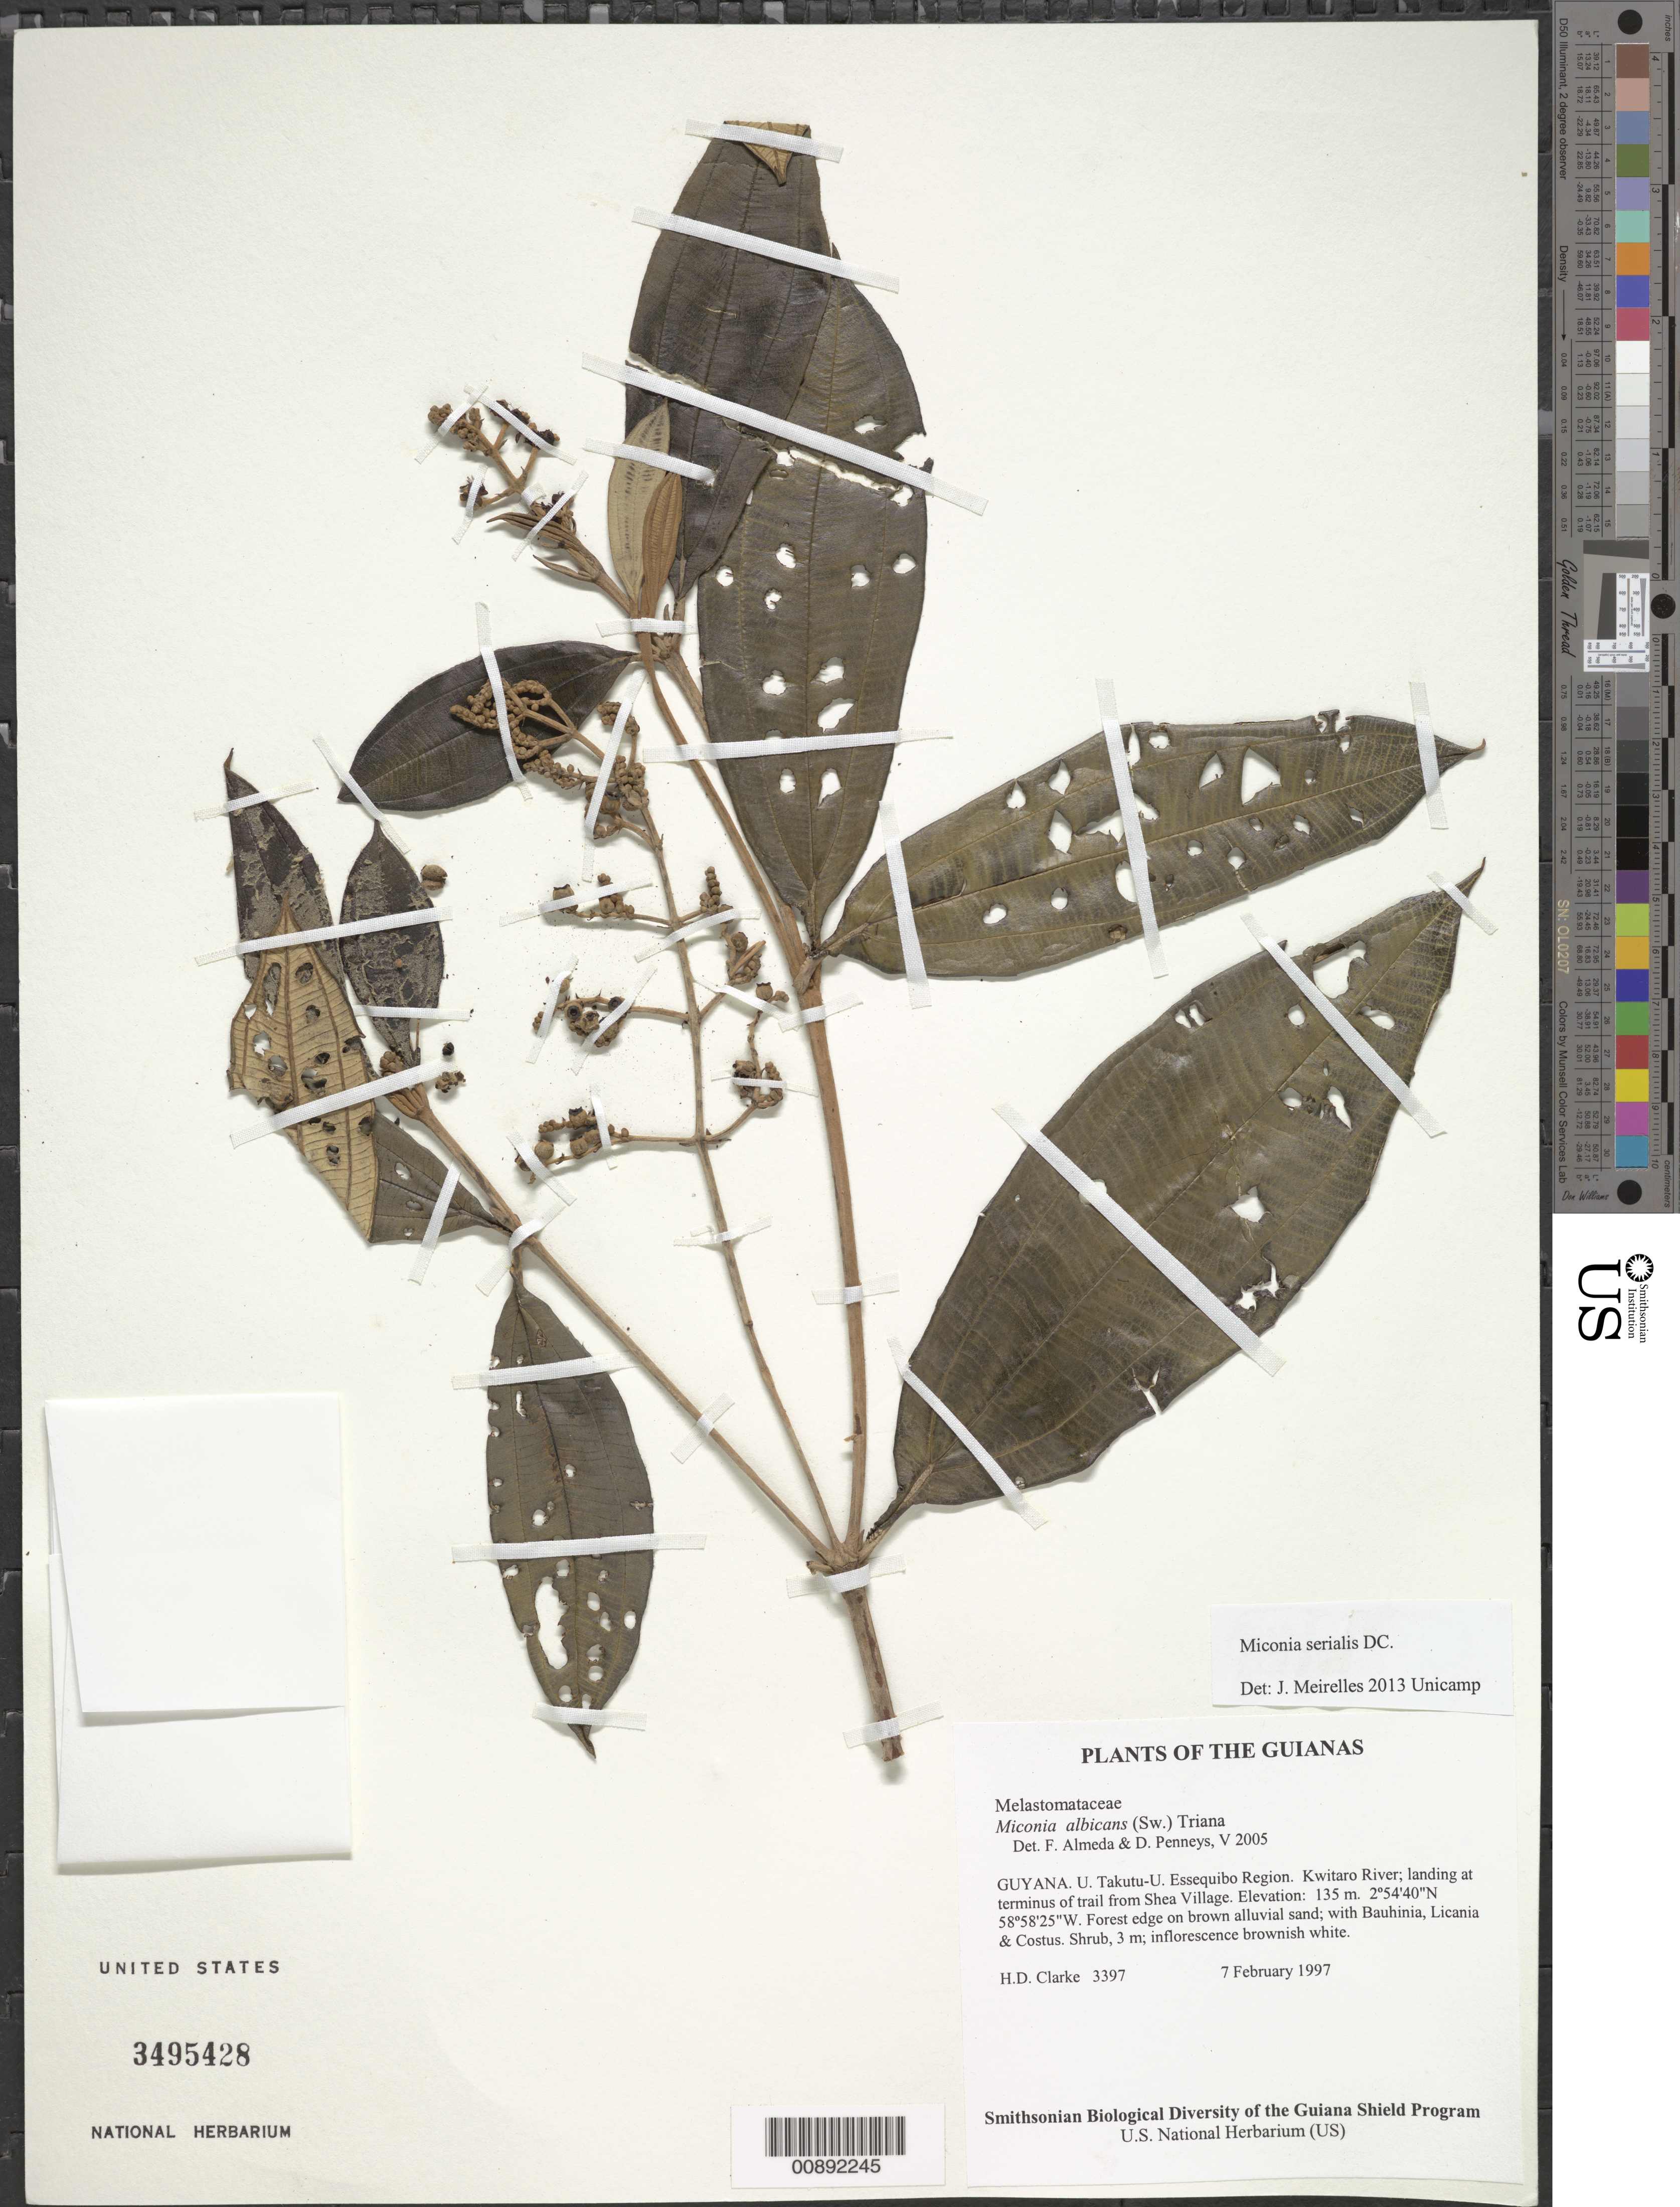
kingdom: Plantae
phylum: Tracheophyta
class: Magnoliopsida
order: Myrtales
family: Melastomataceae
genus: Miconia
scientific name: Miconia albicans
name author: (Sw.) Triana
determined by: Almeda, F.; Penneys, D. S.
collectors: H. D. Clarke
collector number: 3397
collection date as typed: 7 February 1997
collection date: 1997-02-07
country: Guyana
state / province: U. Takutu-U. Essequibo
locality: Kwitaro River; landing at terminus of trail from Shea Village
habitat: Forest edge on brown alluvial sand; with Bauhinia, Licania & Costus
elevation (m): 135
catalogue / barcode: US 3495428